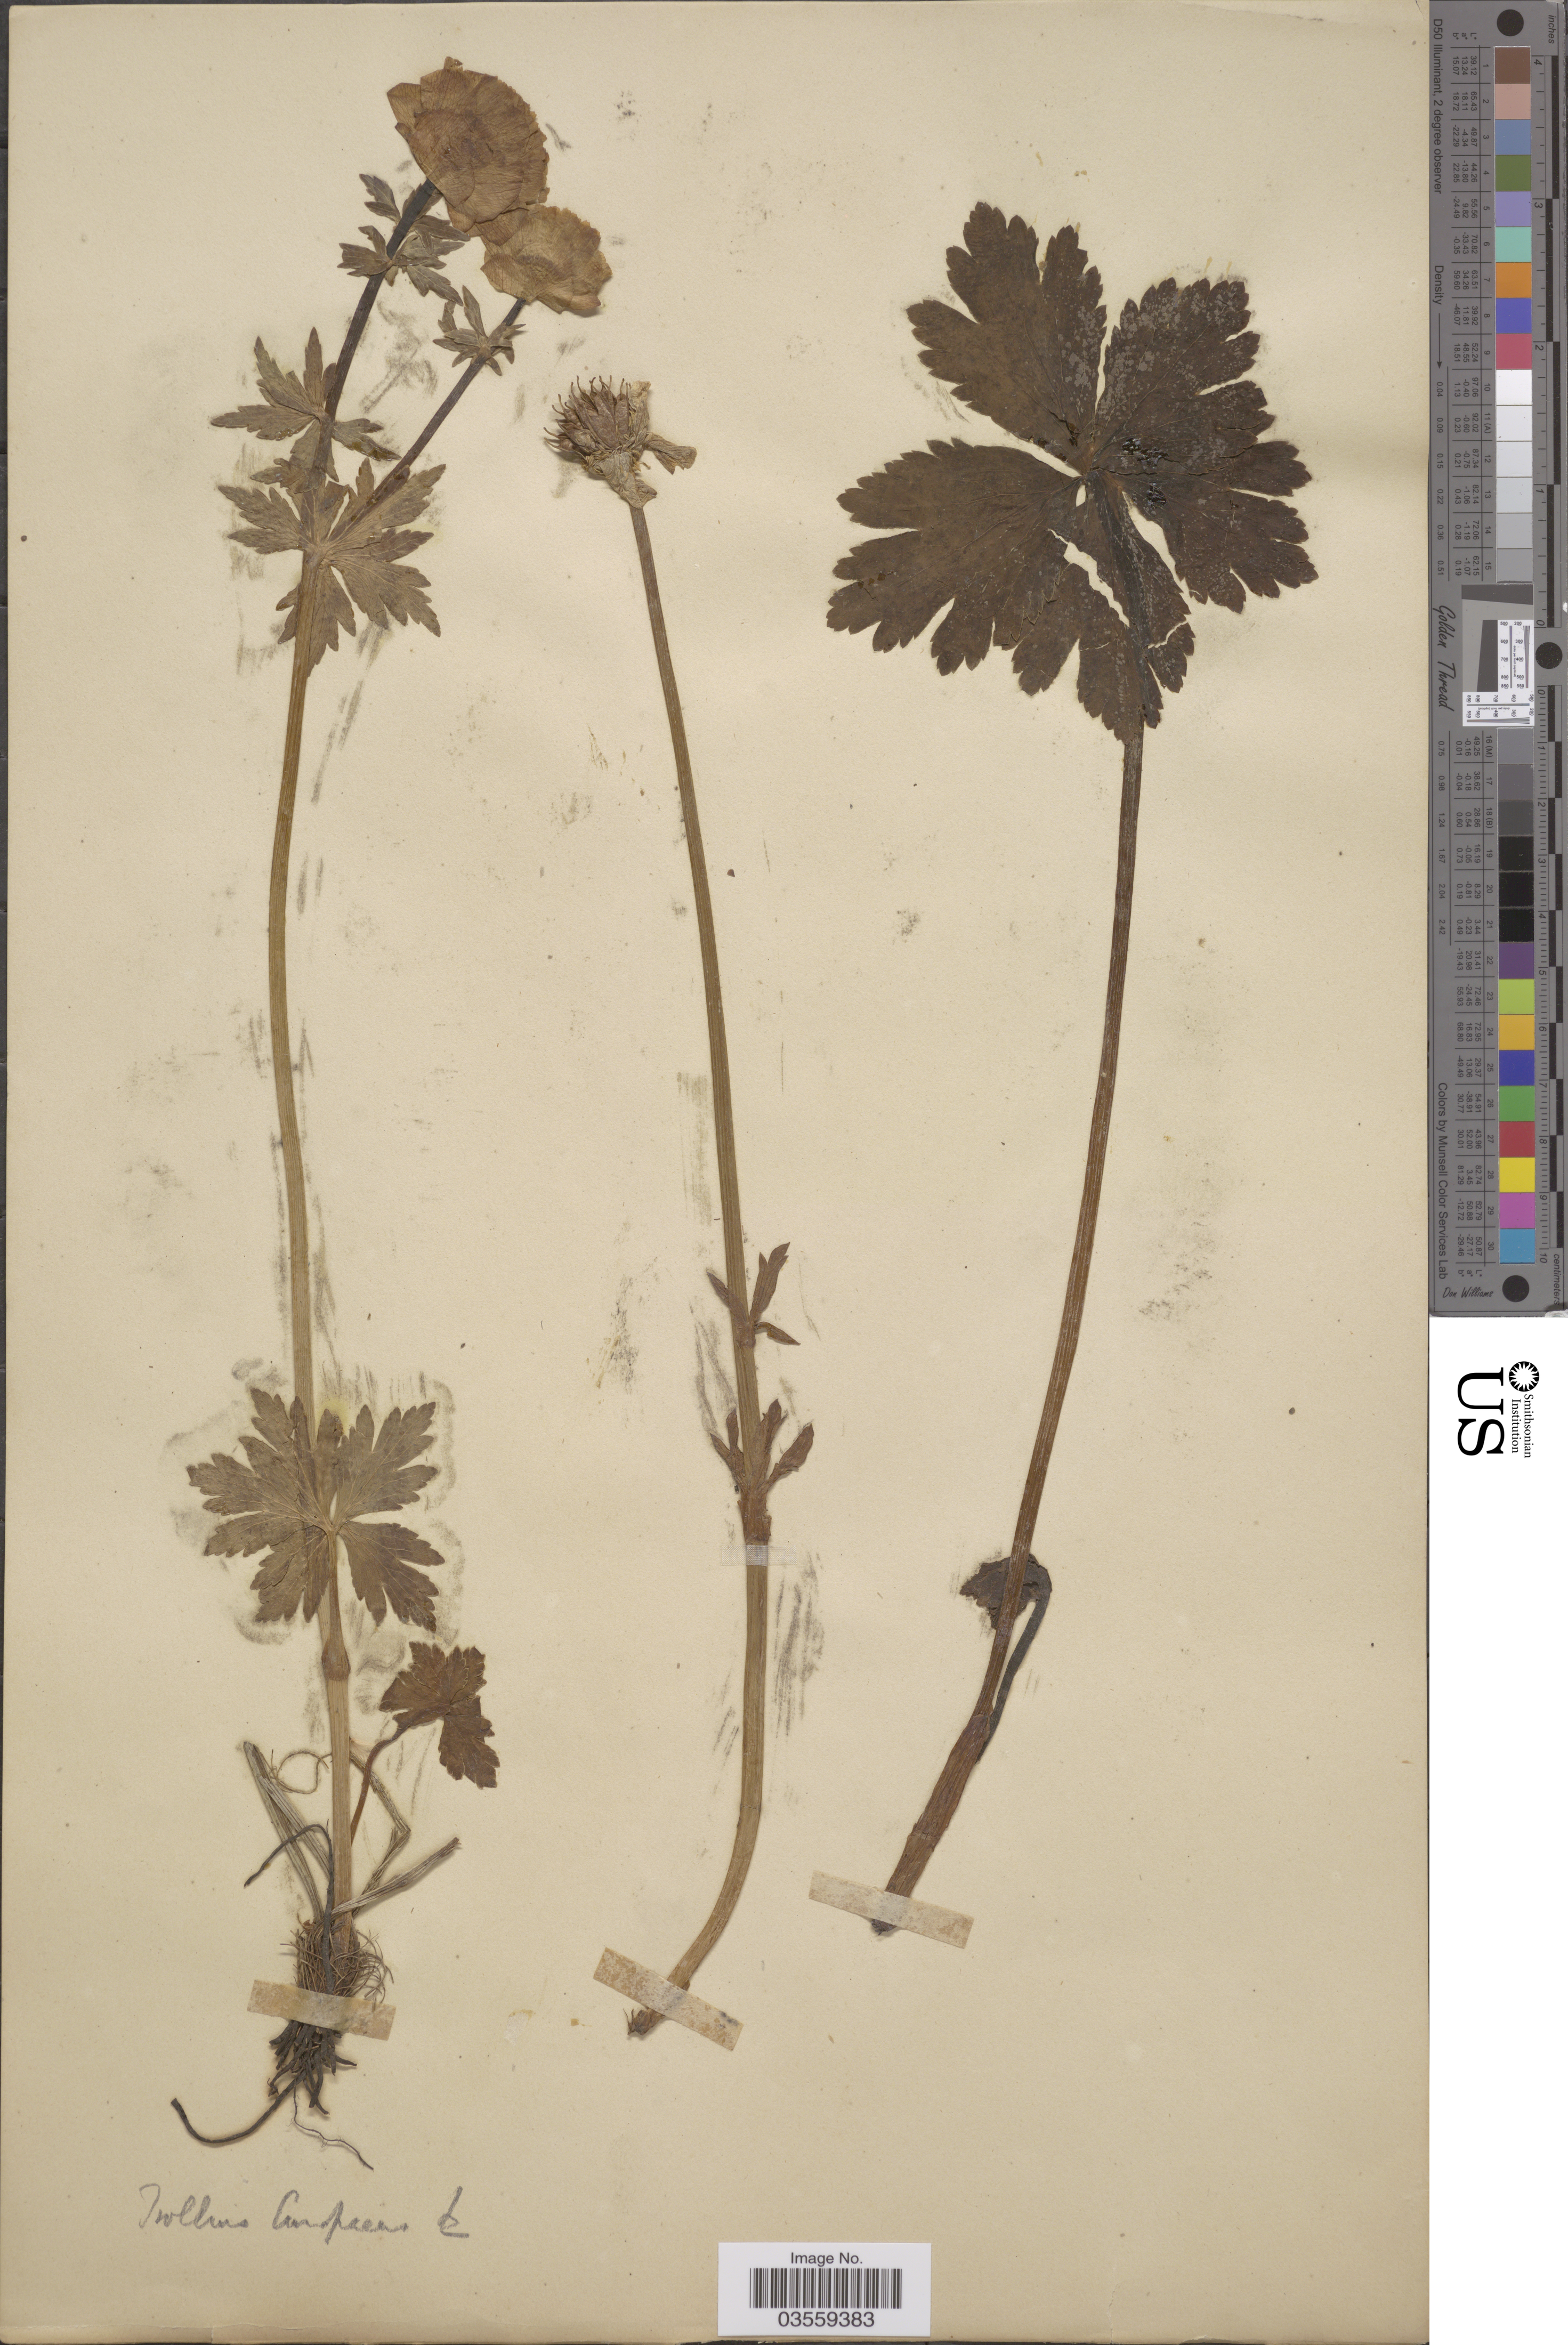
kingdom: Plantae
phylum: Tracheophyta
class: Magnoliopsida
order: Ranunculales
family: Ranunculaceae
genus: Trollius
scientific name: Trollius europaeus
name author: L.